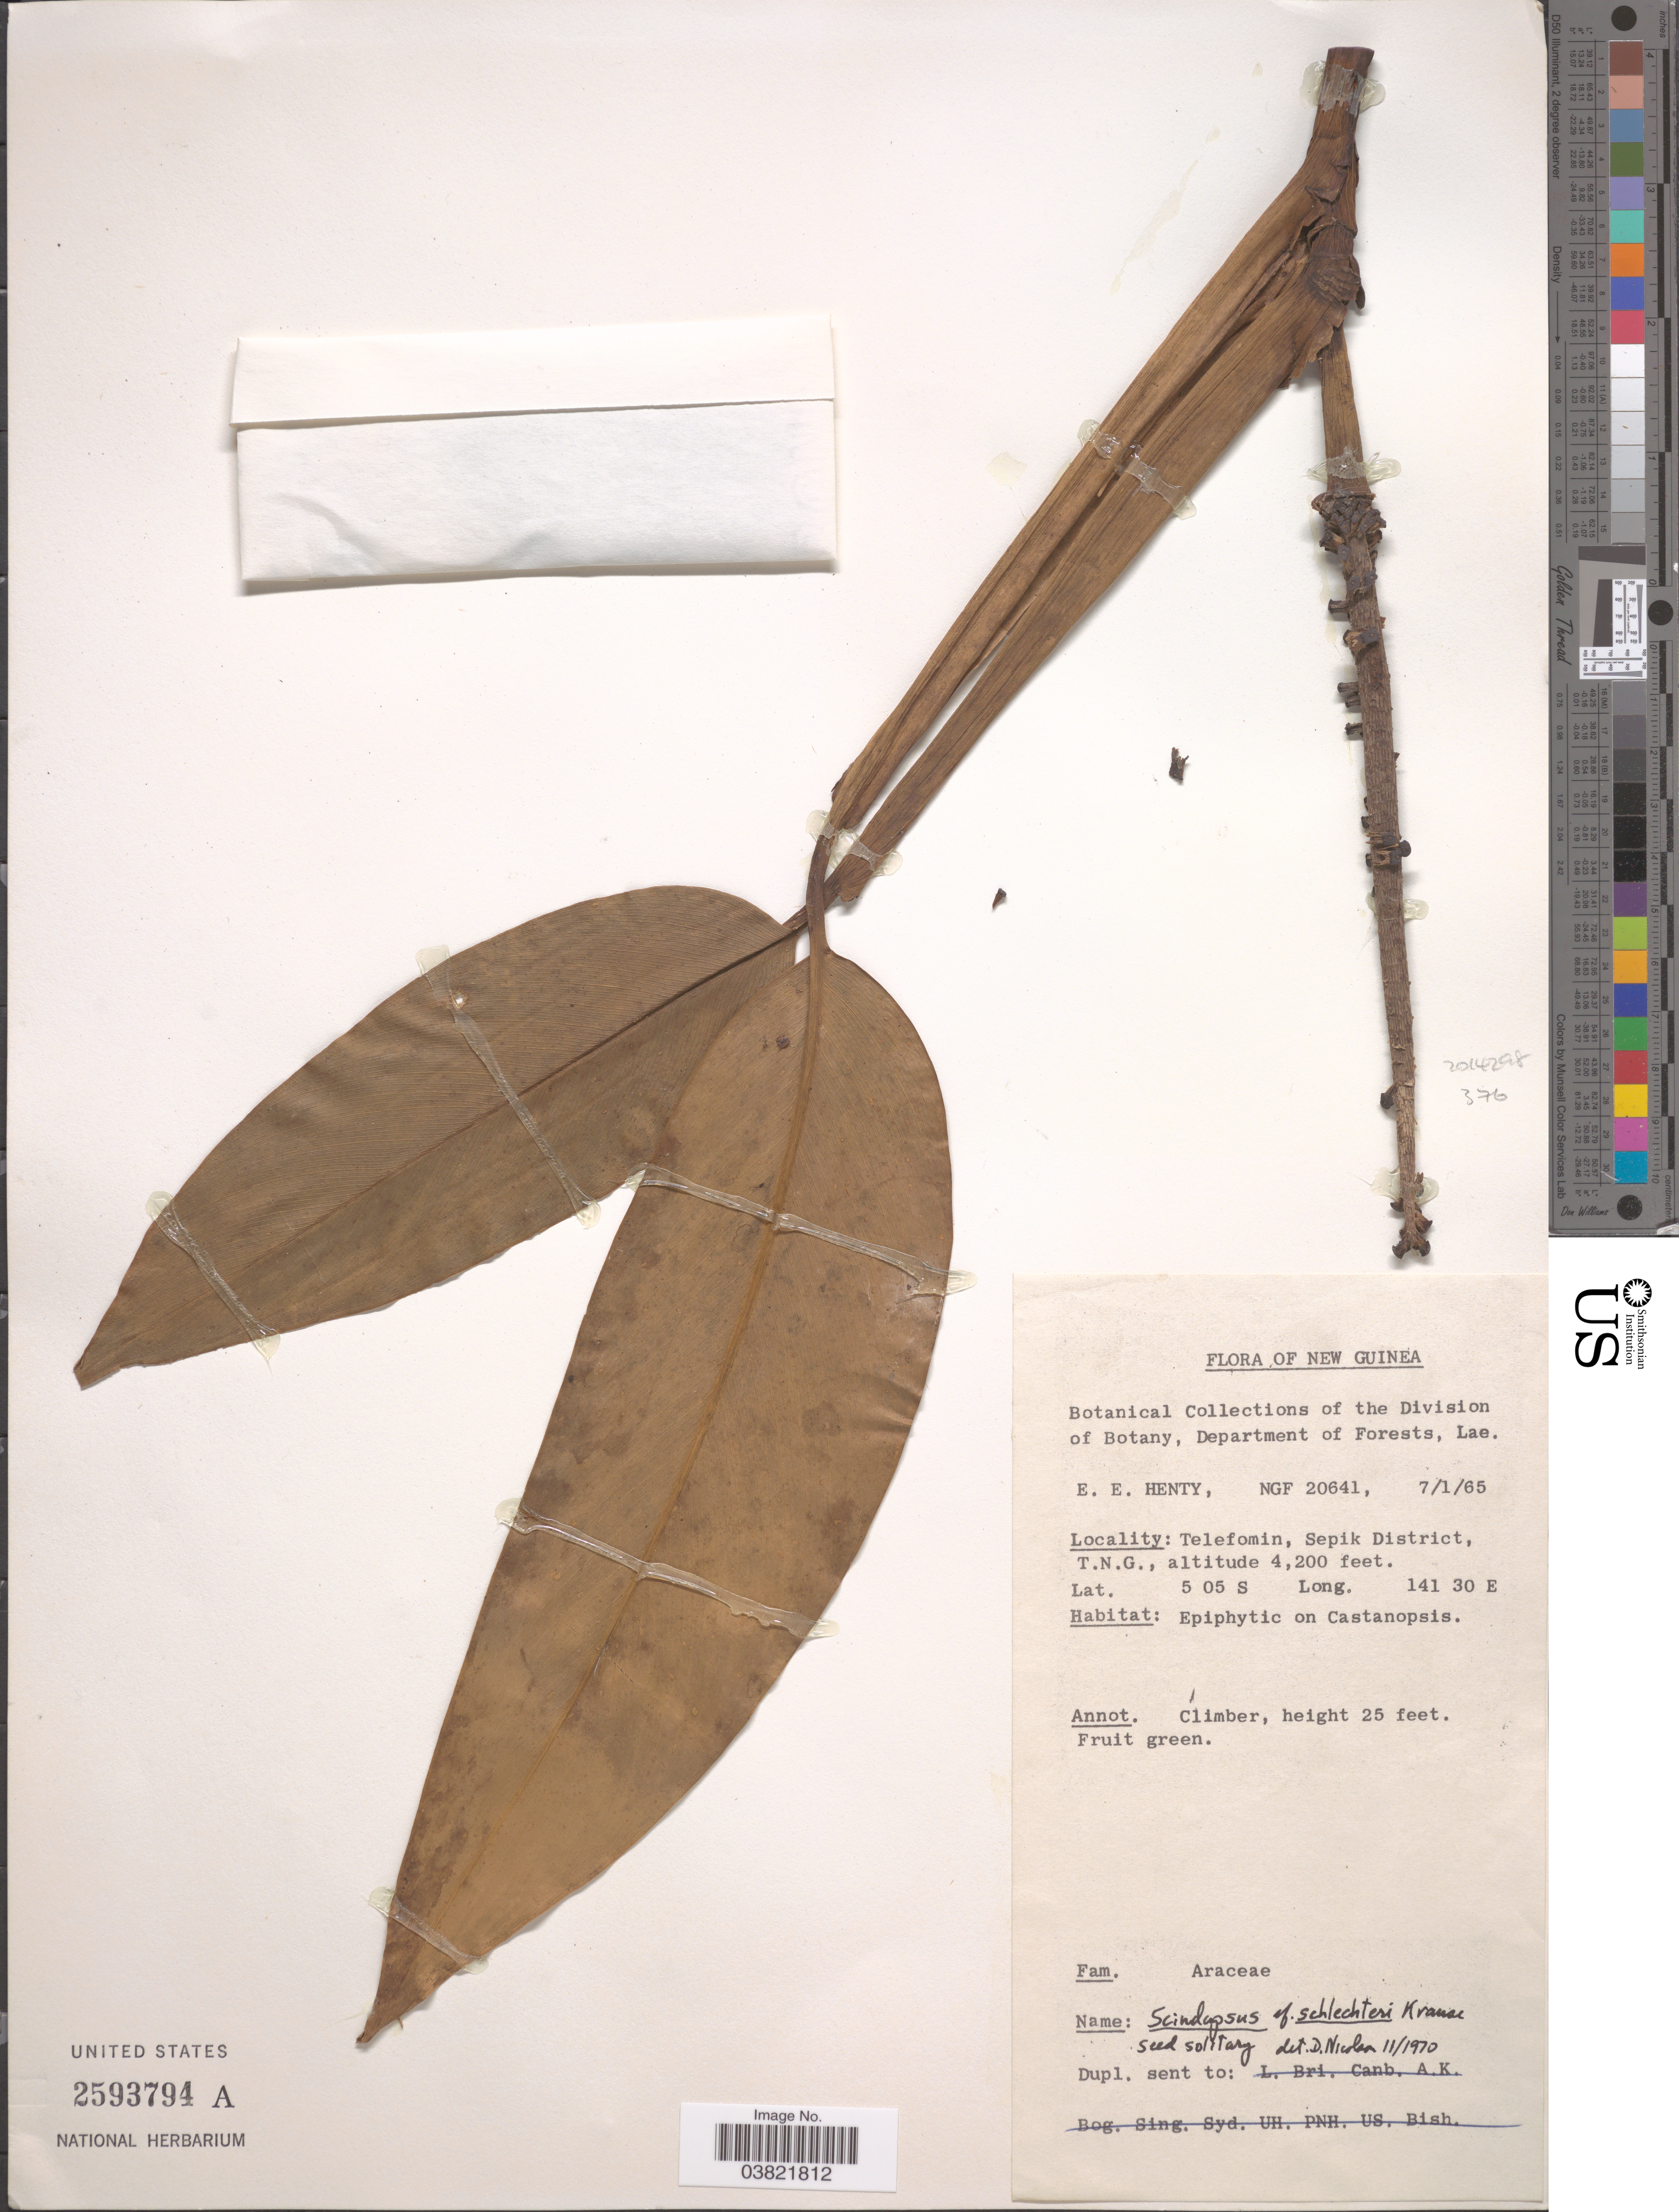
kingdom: Plantae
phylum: Tracheophyta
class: Liliopsida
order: Alismatales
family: Araceae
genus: Scindapsus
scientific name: Scindapsus schlechteri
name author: K. Krause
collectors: E. Henty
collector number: NGF20641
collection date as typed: Transcribed d/m/y: 7/6/65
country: Papua New Guinea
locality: New Guinea. Telefomin, Sepik District, T.N.G.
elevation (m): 1280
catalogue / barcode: US 2593794A